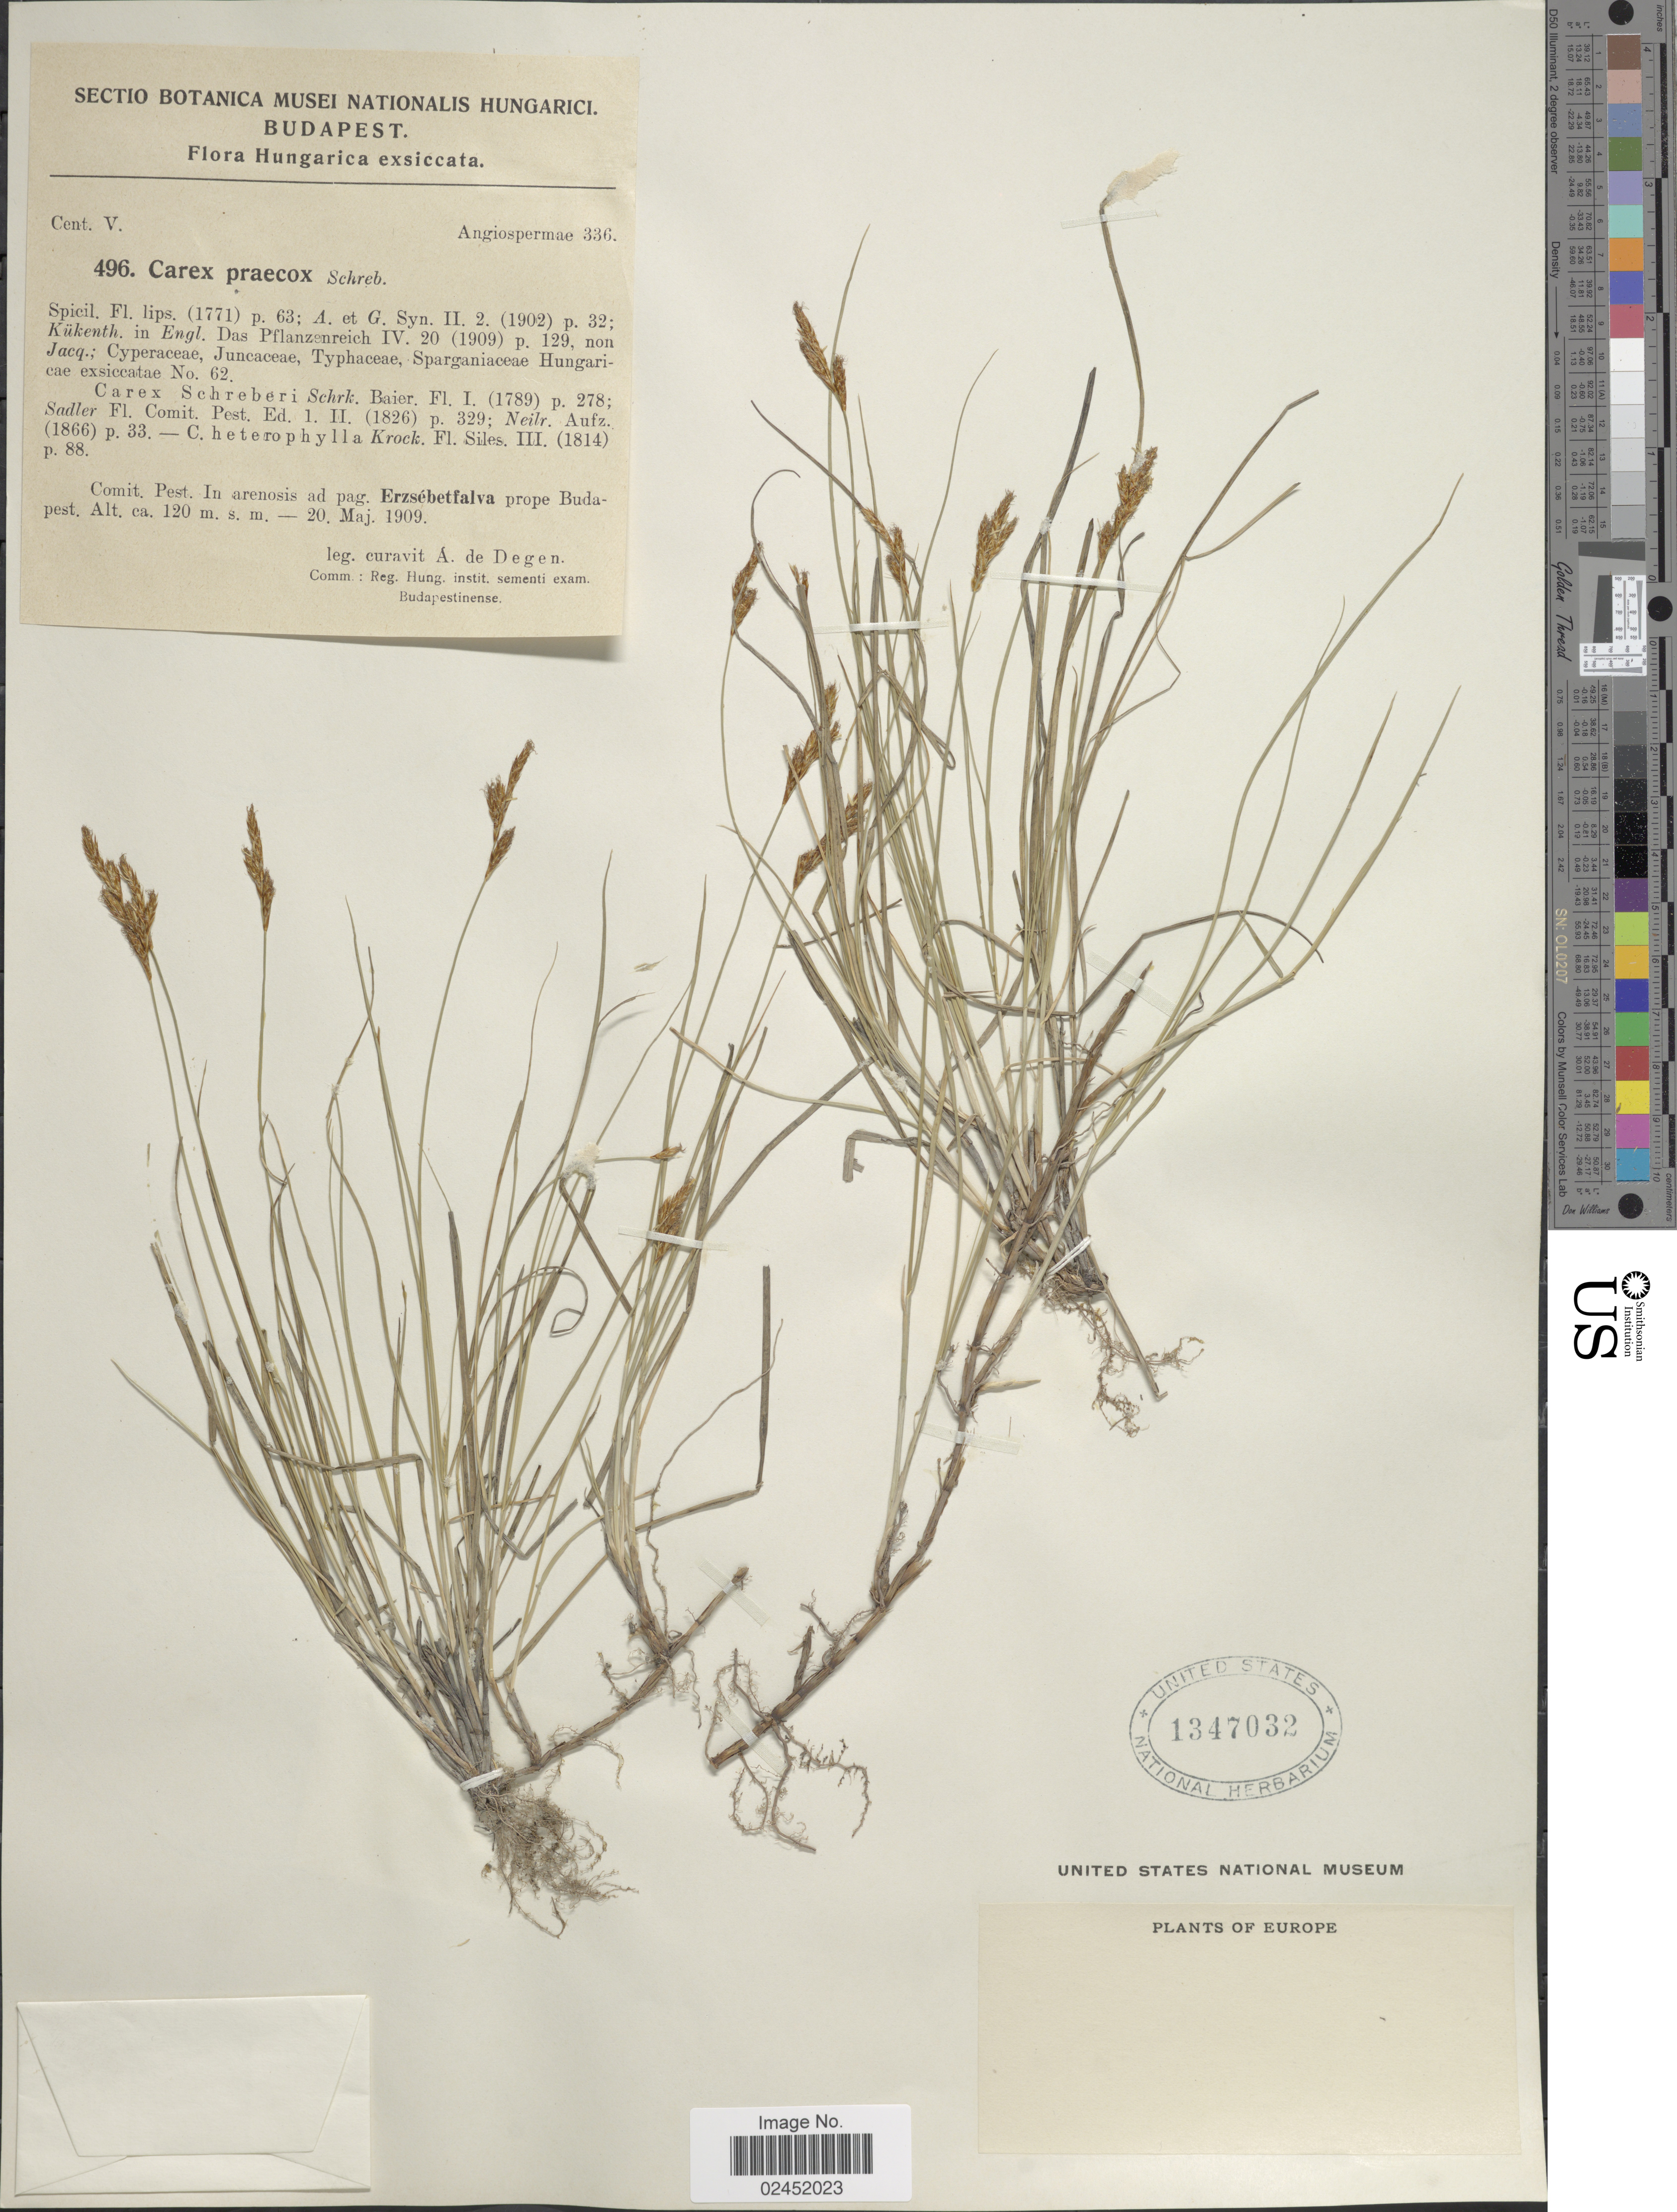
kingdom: Plantae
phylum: Tracheophyta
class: Liliopsida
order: Poales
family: Cyperaceae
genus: Carex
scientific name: Carex praecox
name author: Schreb.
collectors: A. von Degen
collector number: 496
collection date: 1909-05-20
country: Hungary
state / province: Budapest, Capital District of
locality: Budapest, Comit. Pest. In arenosis ad pag. Erzsébetfalva prope Budapest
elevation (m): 120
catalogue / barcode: US 1347032